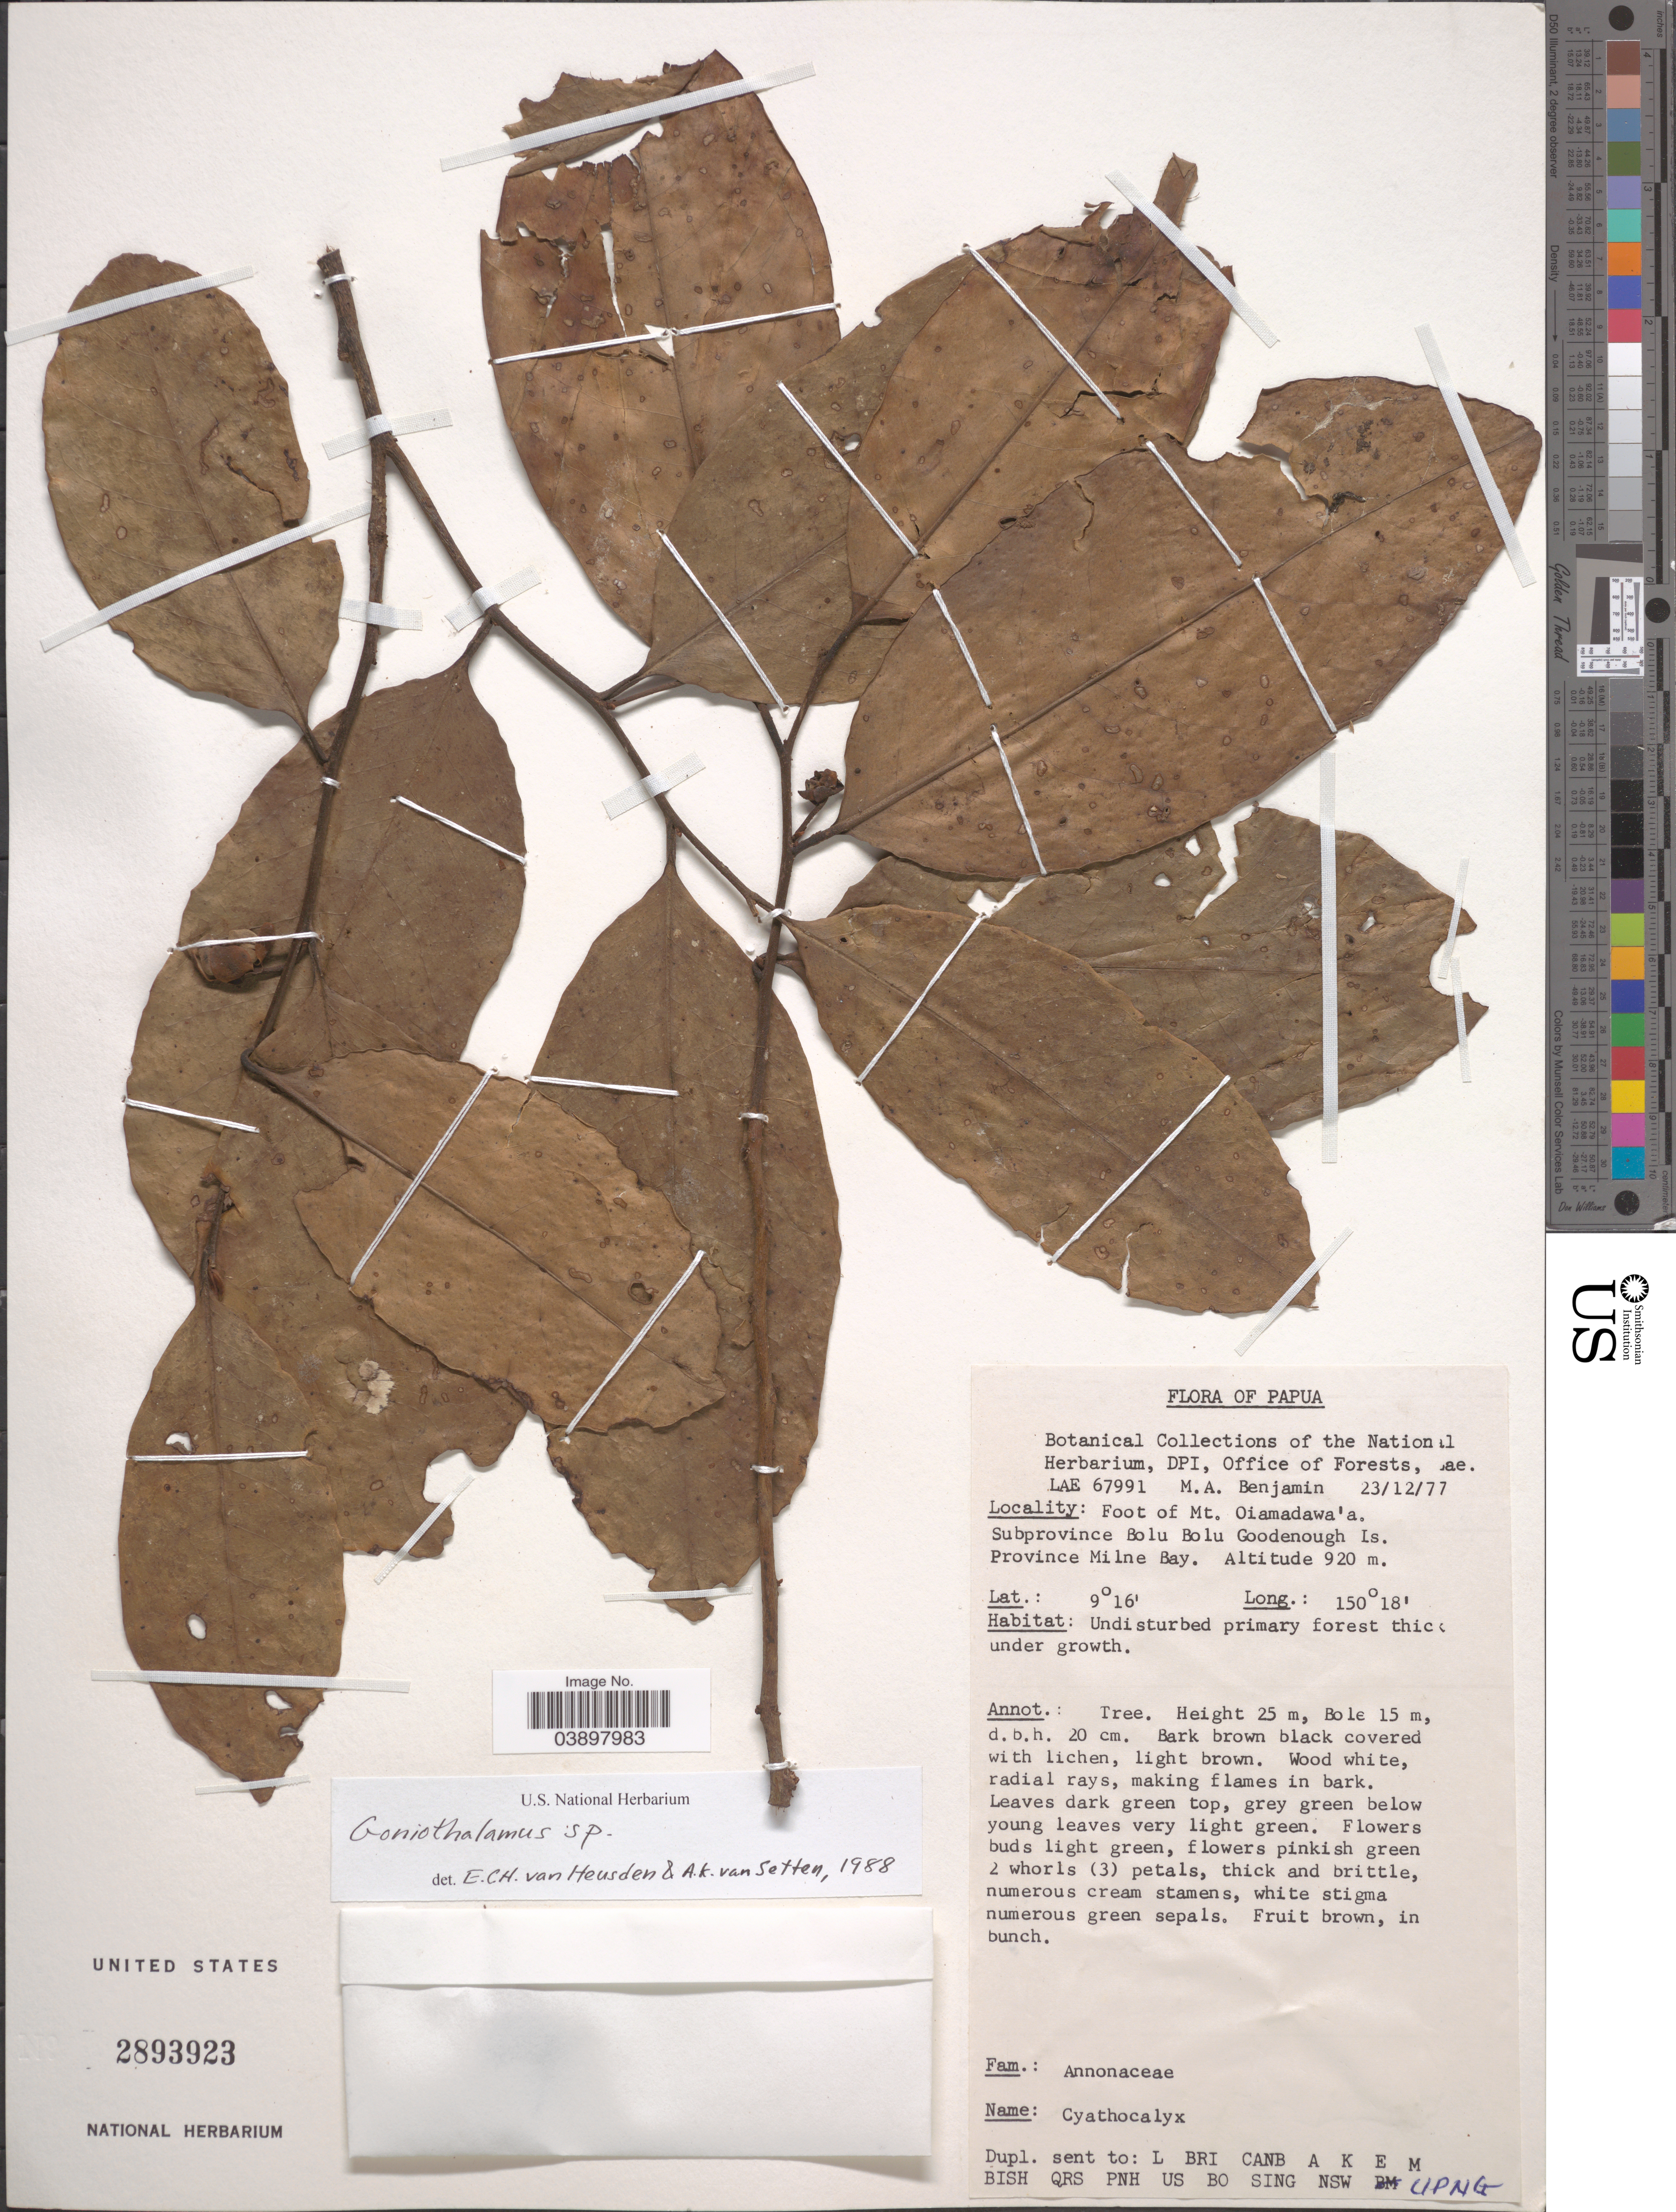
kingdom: Plantae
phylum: Tracheophyta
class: Magnoliopsida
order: Magnoliales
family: Annonaceae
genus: Goniothalamus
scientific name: Goniothalamus sp.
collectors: M. Benjamin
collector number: LAE 67991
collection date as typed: Transcribed d/m/y: 23/12/77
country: Papua New Guinea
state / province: Milne Bay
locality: Foot of Mt. Oiamadawa'a. Subprovince Bolu Bolu Goodenough Is.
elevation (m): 920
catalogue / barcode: US 2893923